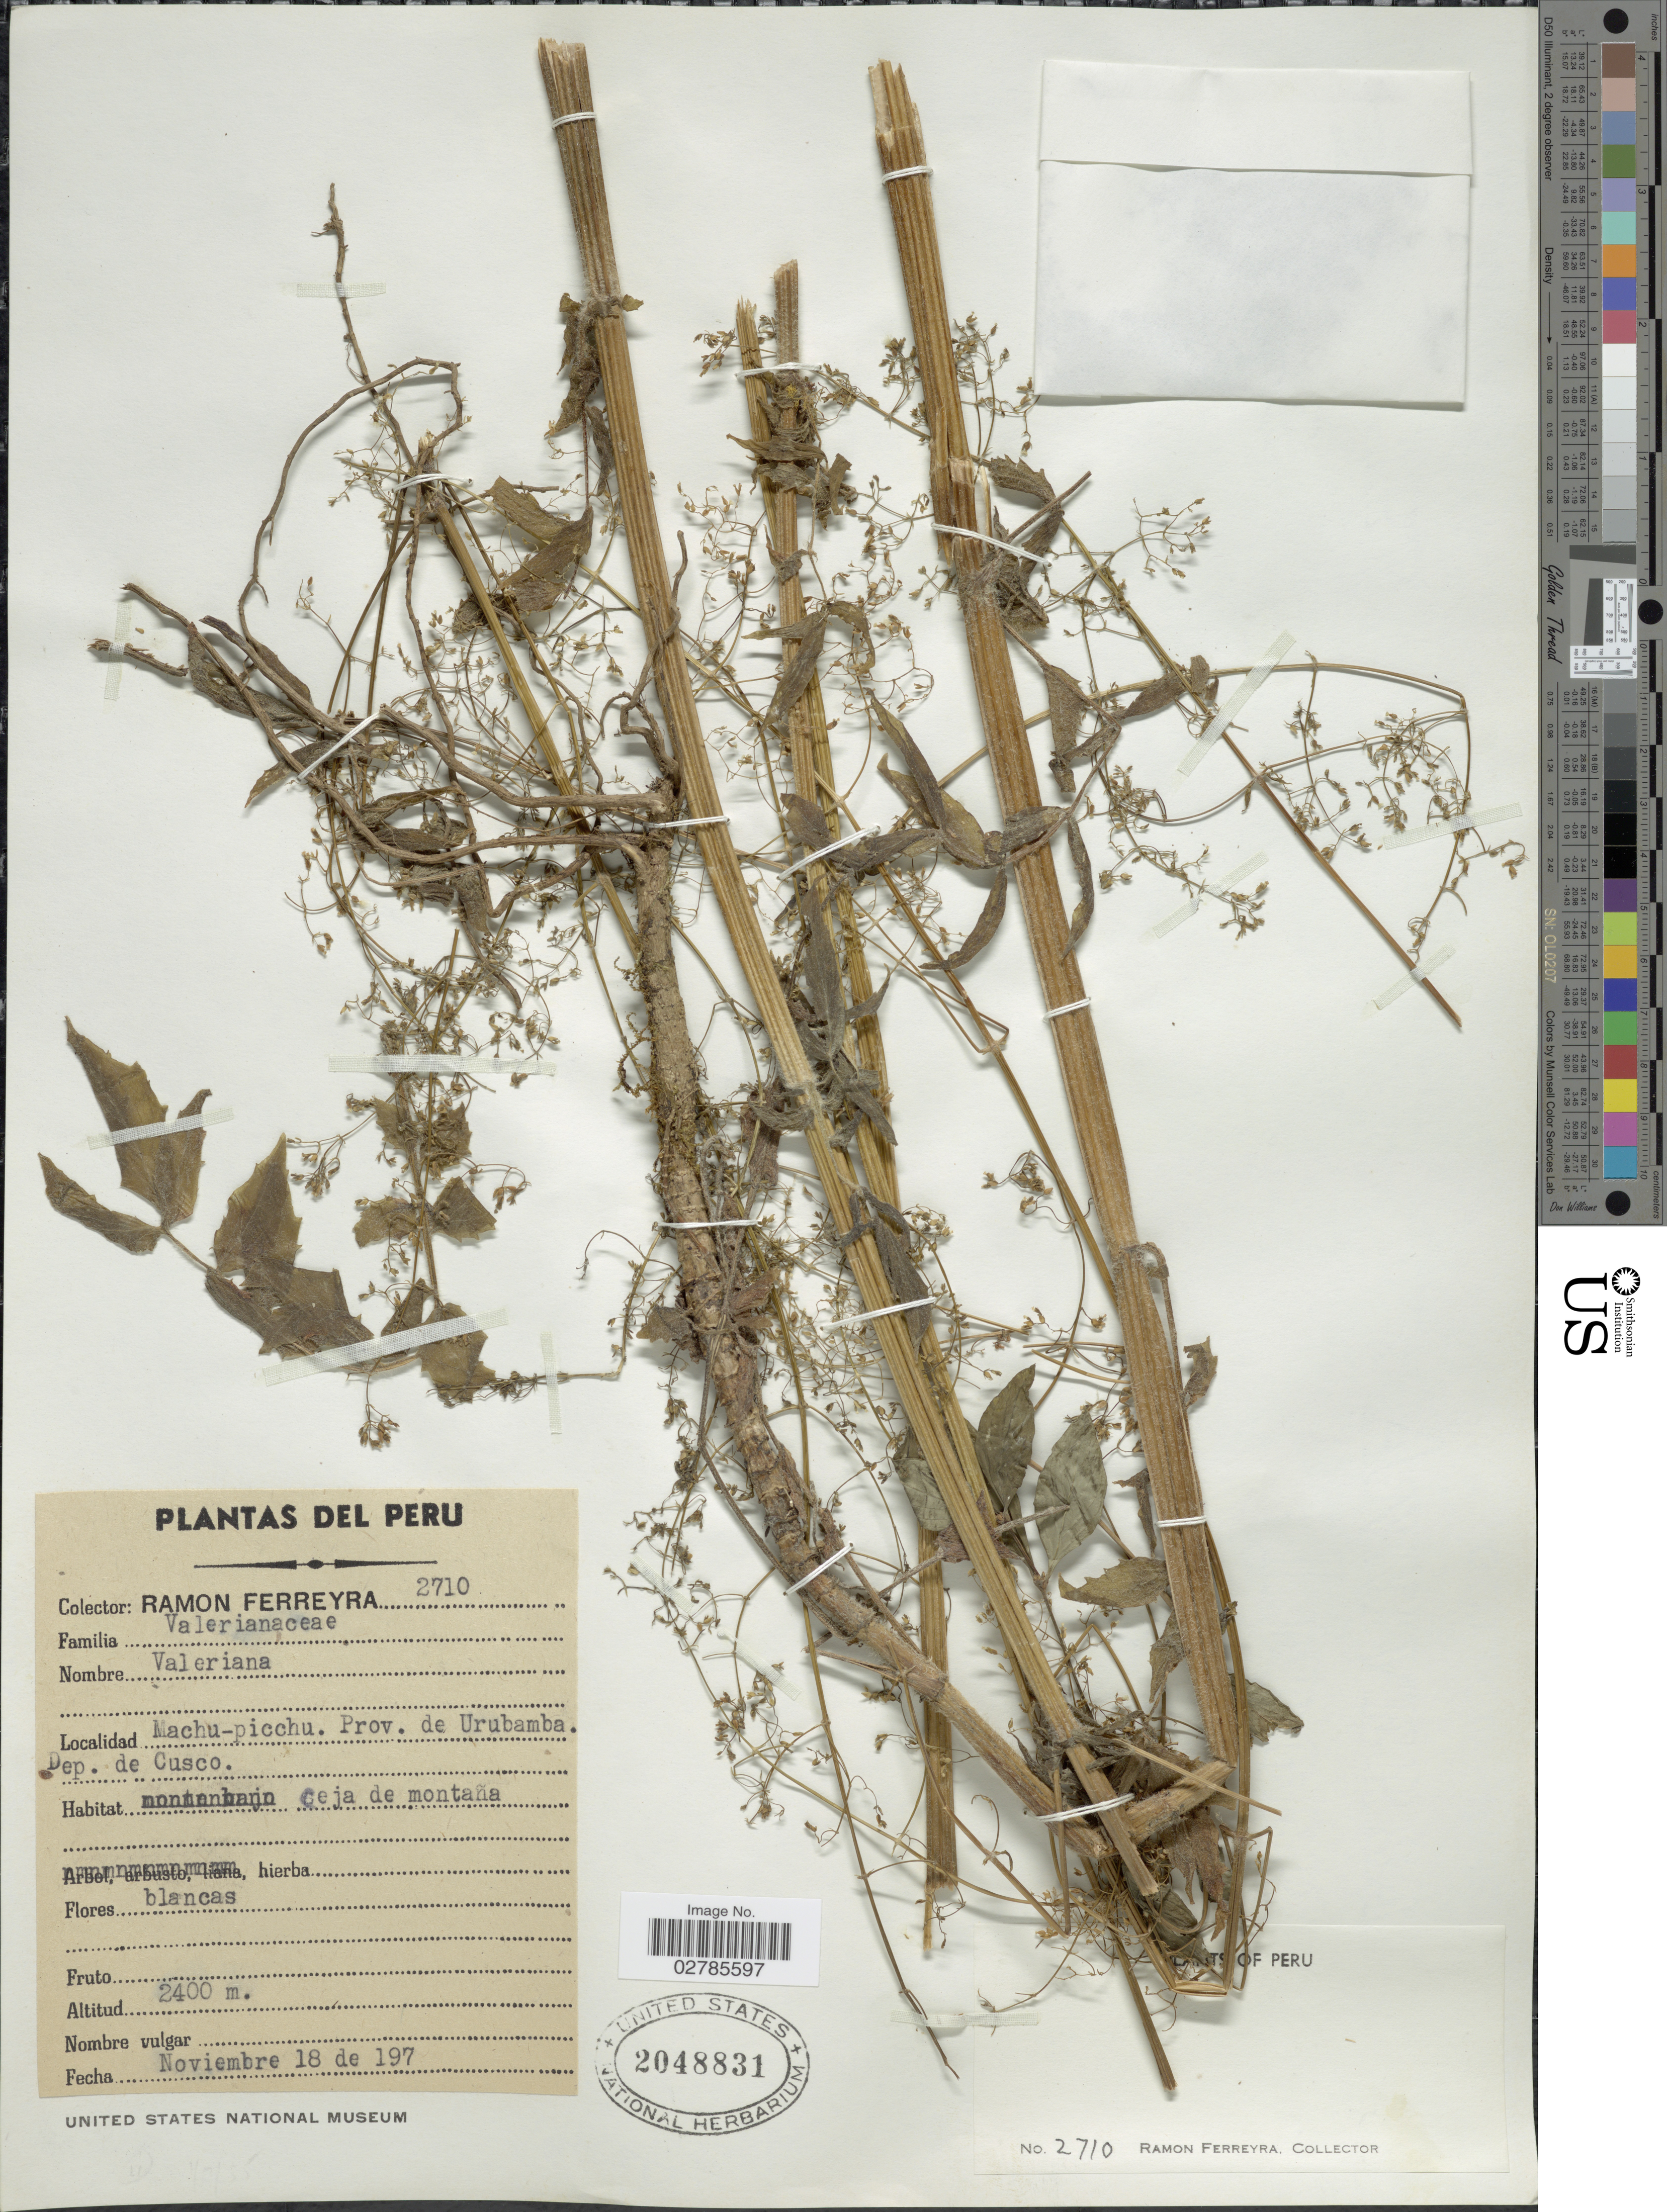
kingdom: Plantae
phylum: Tracheophyta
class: Magnoliopsida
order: Dipsacales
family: Caprifoliaceae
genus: Valeriana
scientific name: Valeriana sp.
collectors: R. A. Ferreyra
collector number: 2710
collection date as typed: Noviembre 18 197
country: Peru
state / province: Cusco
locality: Machu-picchu. Prov. de Urubamba. Dep. de Cusco.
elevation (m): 2400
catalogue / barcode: US 2048831